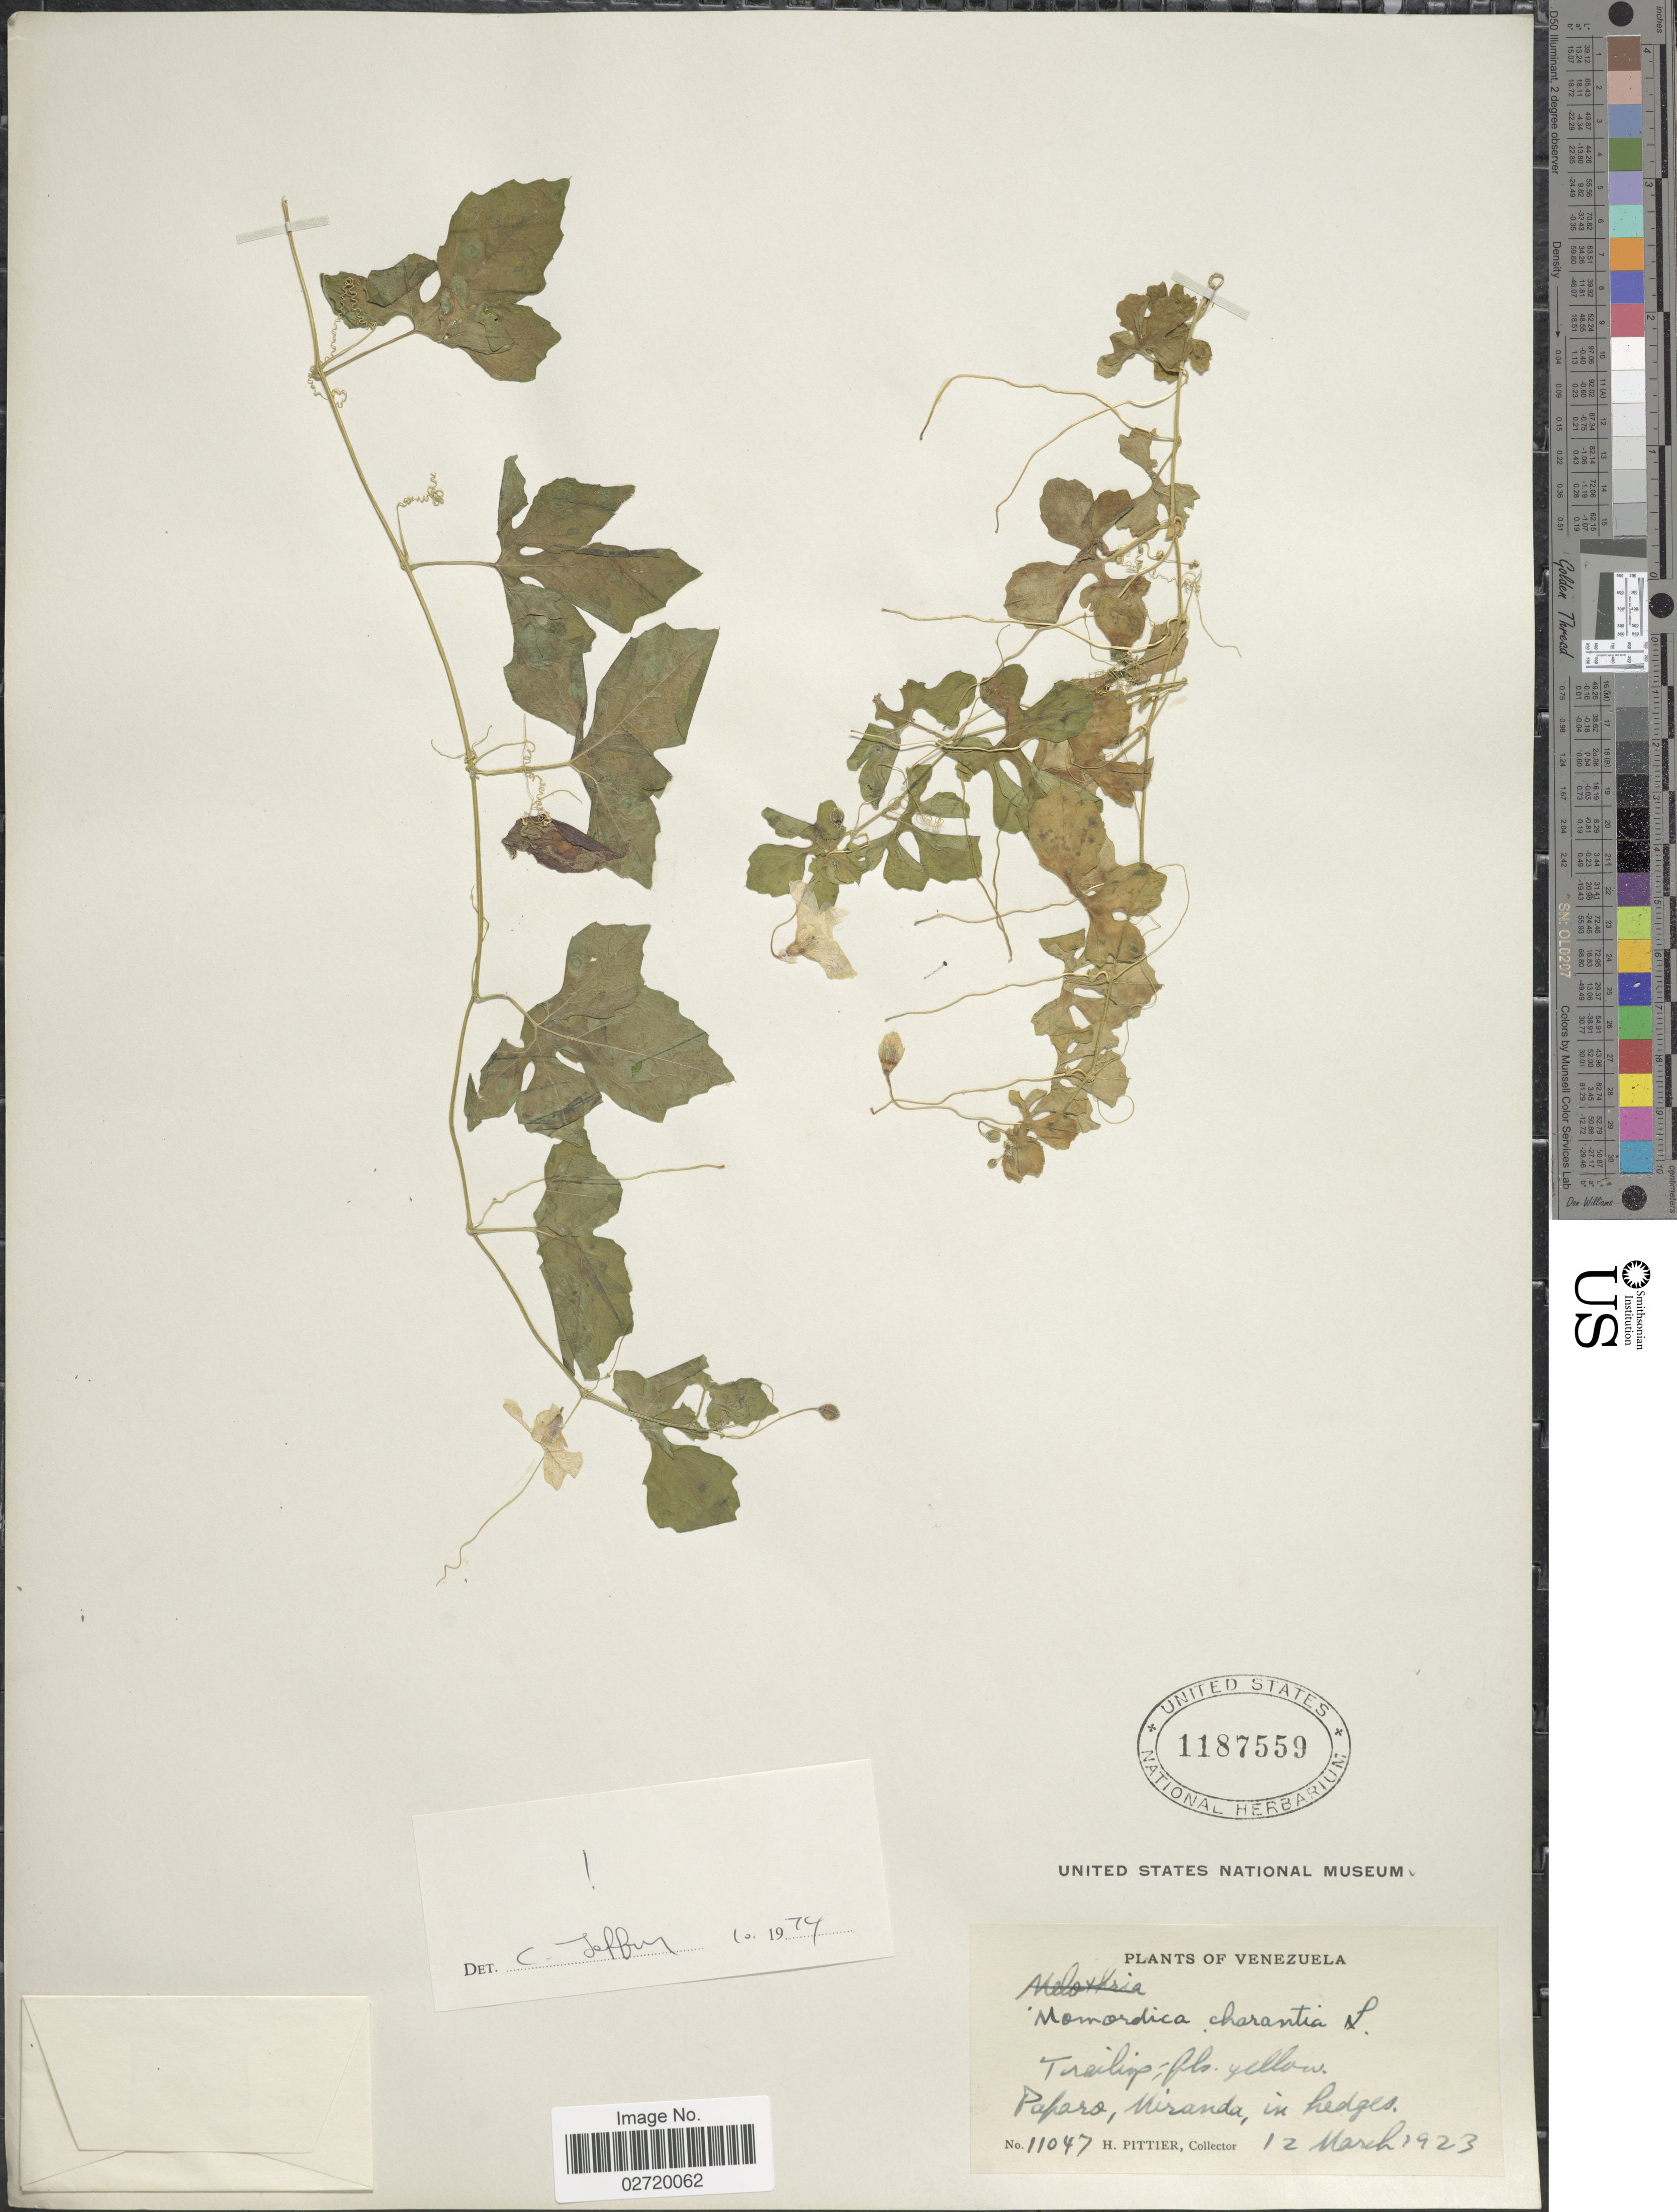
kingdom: Plantae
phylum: Tracheophyta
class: Magnoliopsida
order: Cucurbitales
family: Cucurbitaceae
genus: Momordica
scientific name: Momordica charantia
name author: L.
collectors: H. F. Pittier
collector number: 11047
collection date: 1923-03-12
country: Venezuela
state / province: Miranda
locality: Paparo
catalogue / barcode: US 1187559